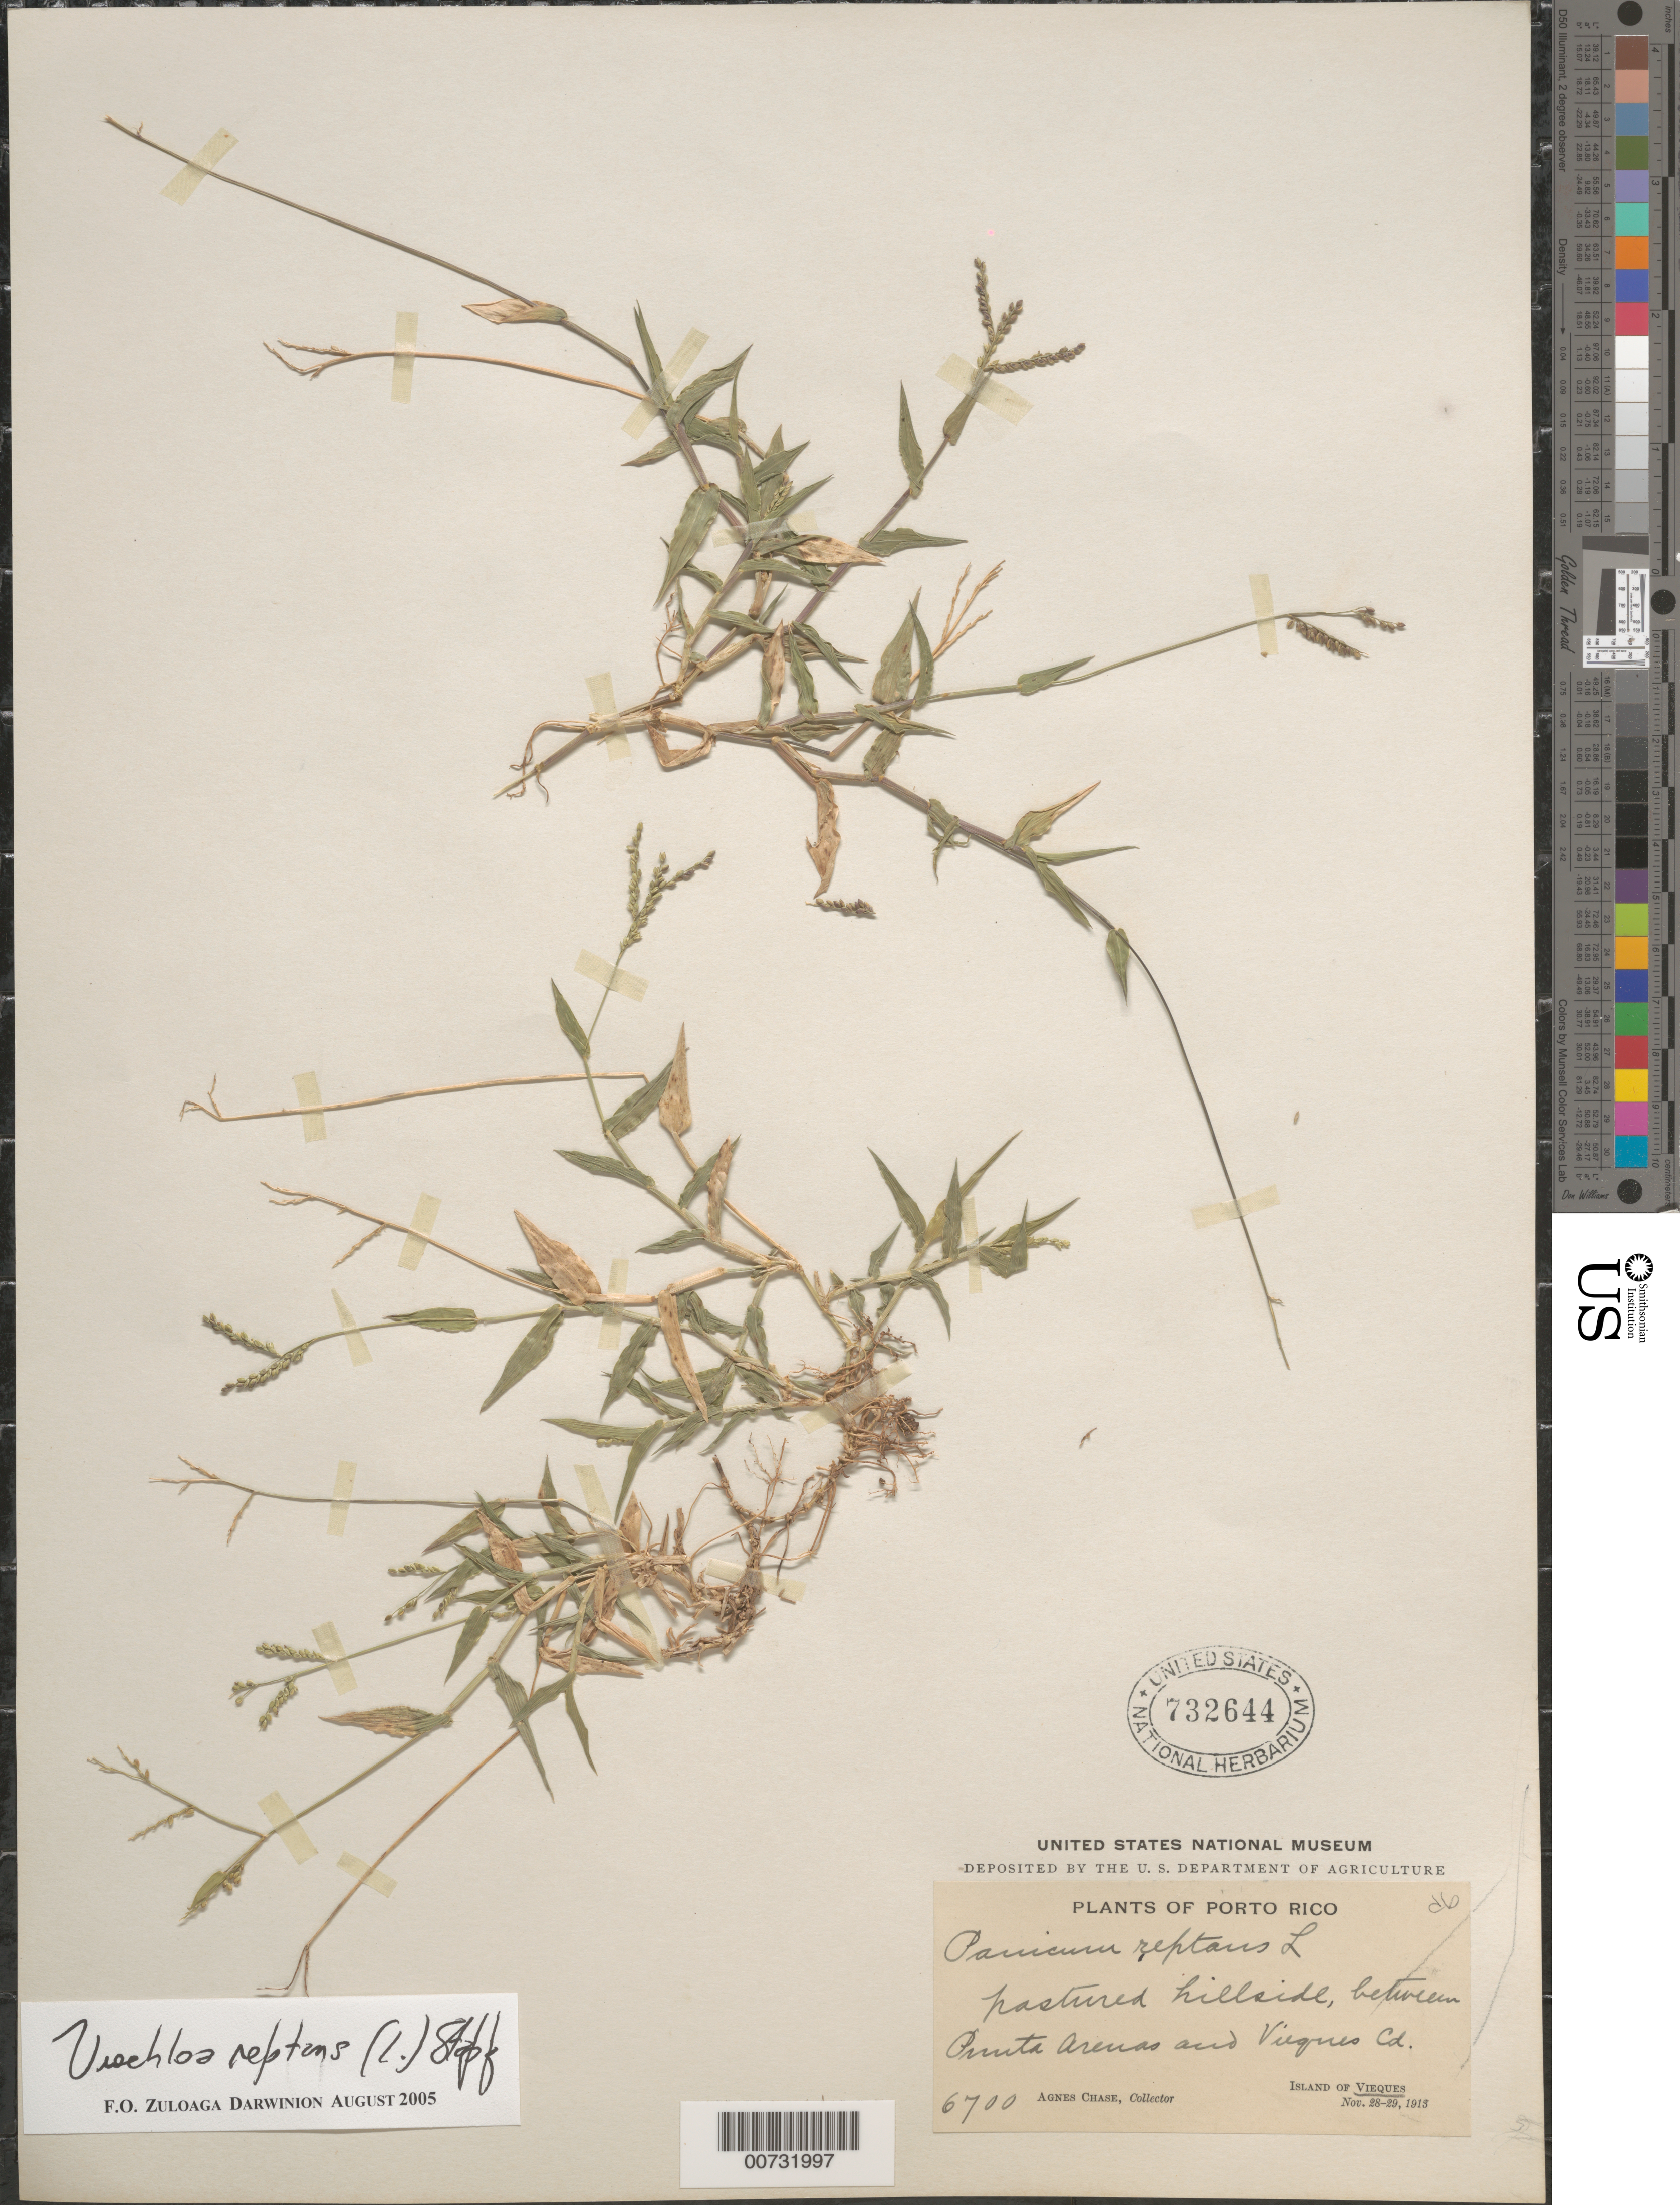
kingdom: Plantae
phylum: Tracheophyta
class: Liliopsida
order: Poales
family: Poaceae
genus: Urochloa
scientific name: Urochloa reptans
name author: (L.) Stapf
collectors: A. Chase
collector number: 6700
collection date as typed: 28 Nov 1913 and 29 Nov 1913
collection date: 1913-11-28,1913-11-29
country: Puerto Rico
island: Vieques I.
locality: Punta Arenas and Vieques, btw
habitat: Pastured hillside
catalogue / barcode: US 732644